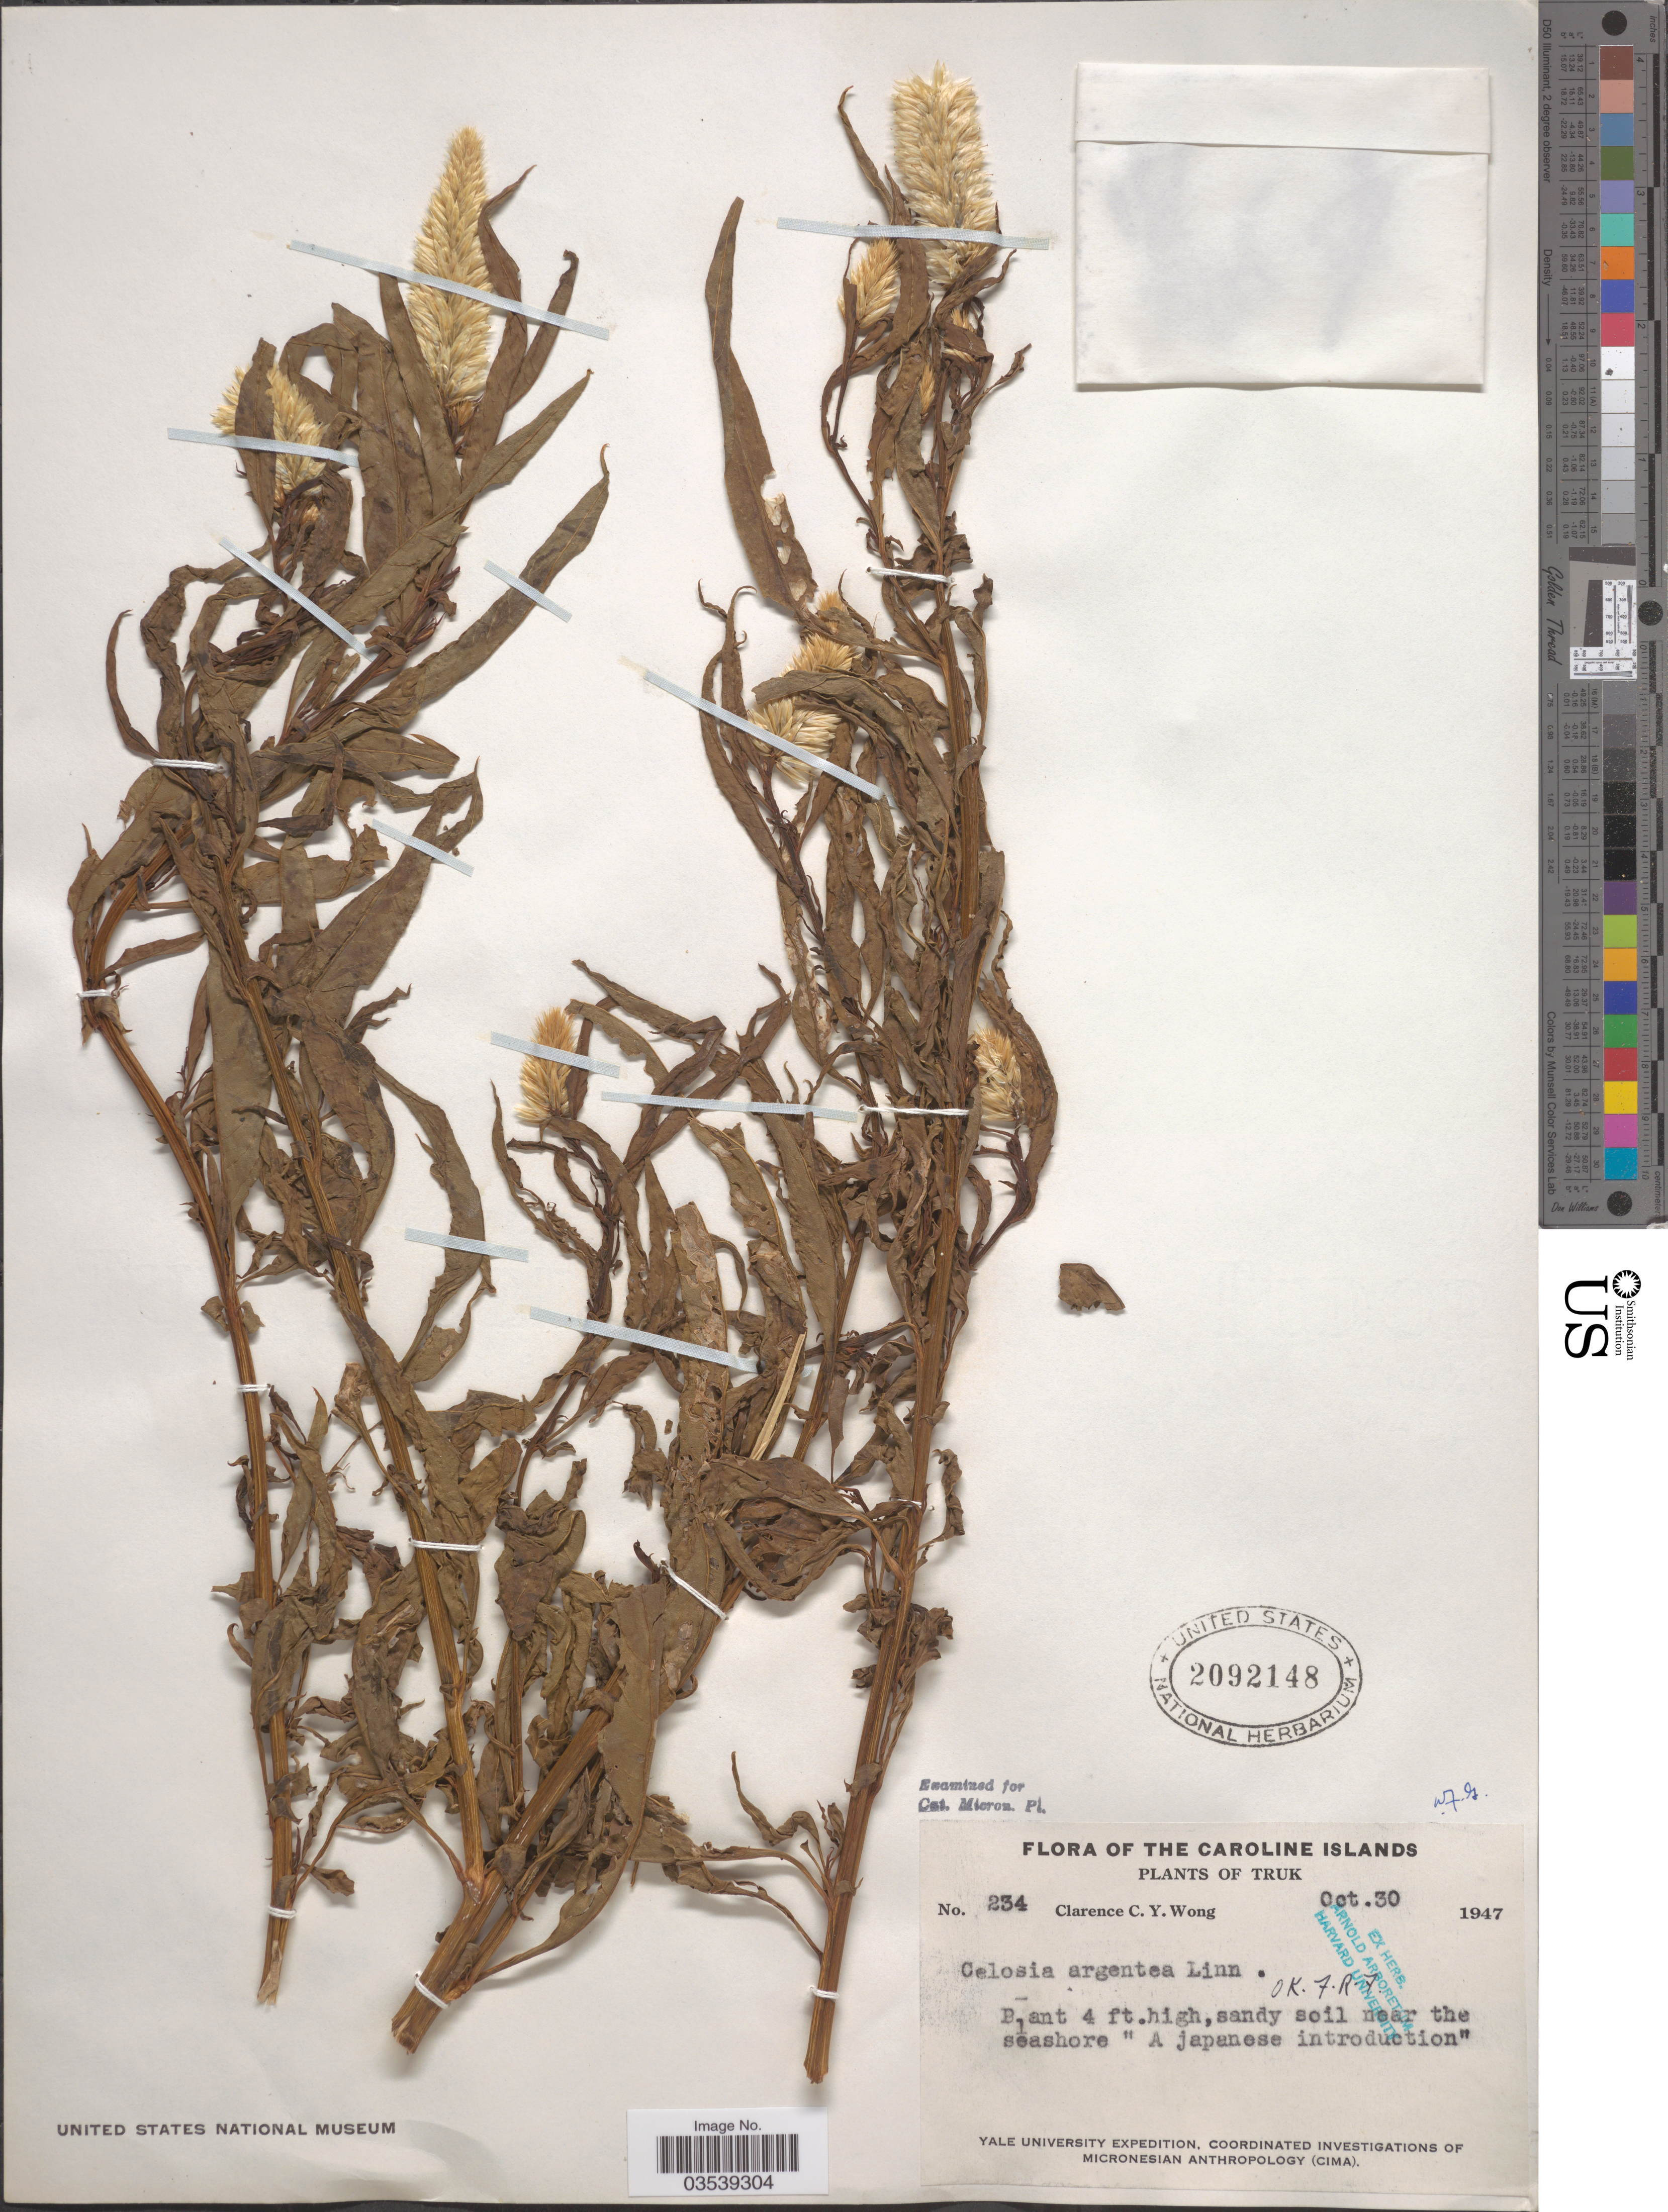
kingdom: Plantae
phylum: Tracheophyta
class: Magnoliopsida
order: Caryophyllales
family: Amaranthaceae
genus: Celosia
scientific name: Celosia argentea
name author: L.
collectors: C. Y. C. Wong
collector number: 234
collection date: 1947-10-30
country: Micronesia, Federated States of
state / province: Truk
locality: The Caroline Islands, Sandy soil near the seashore.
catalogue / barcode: US 2092148